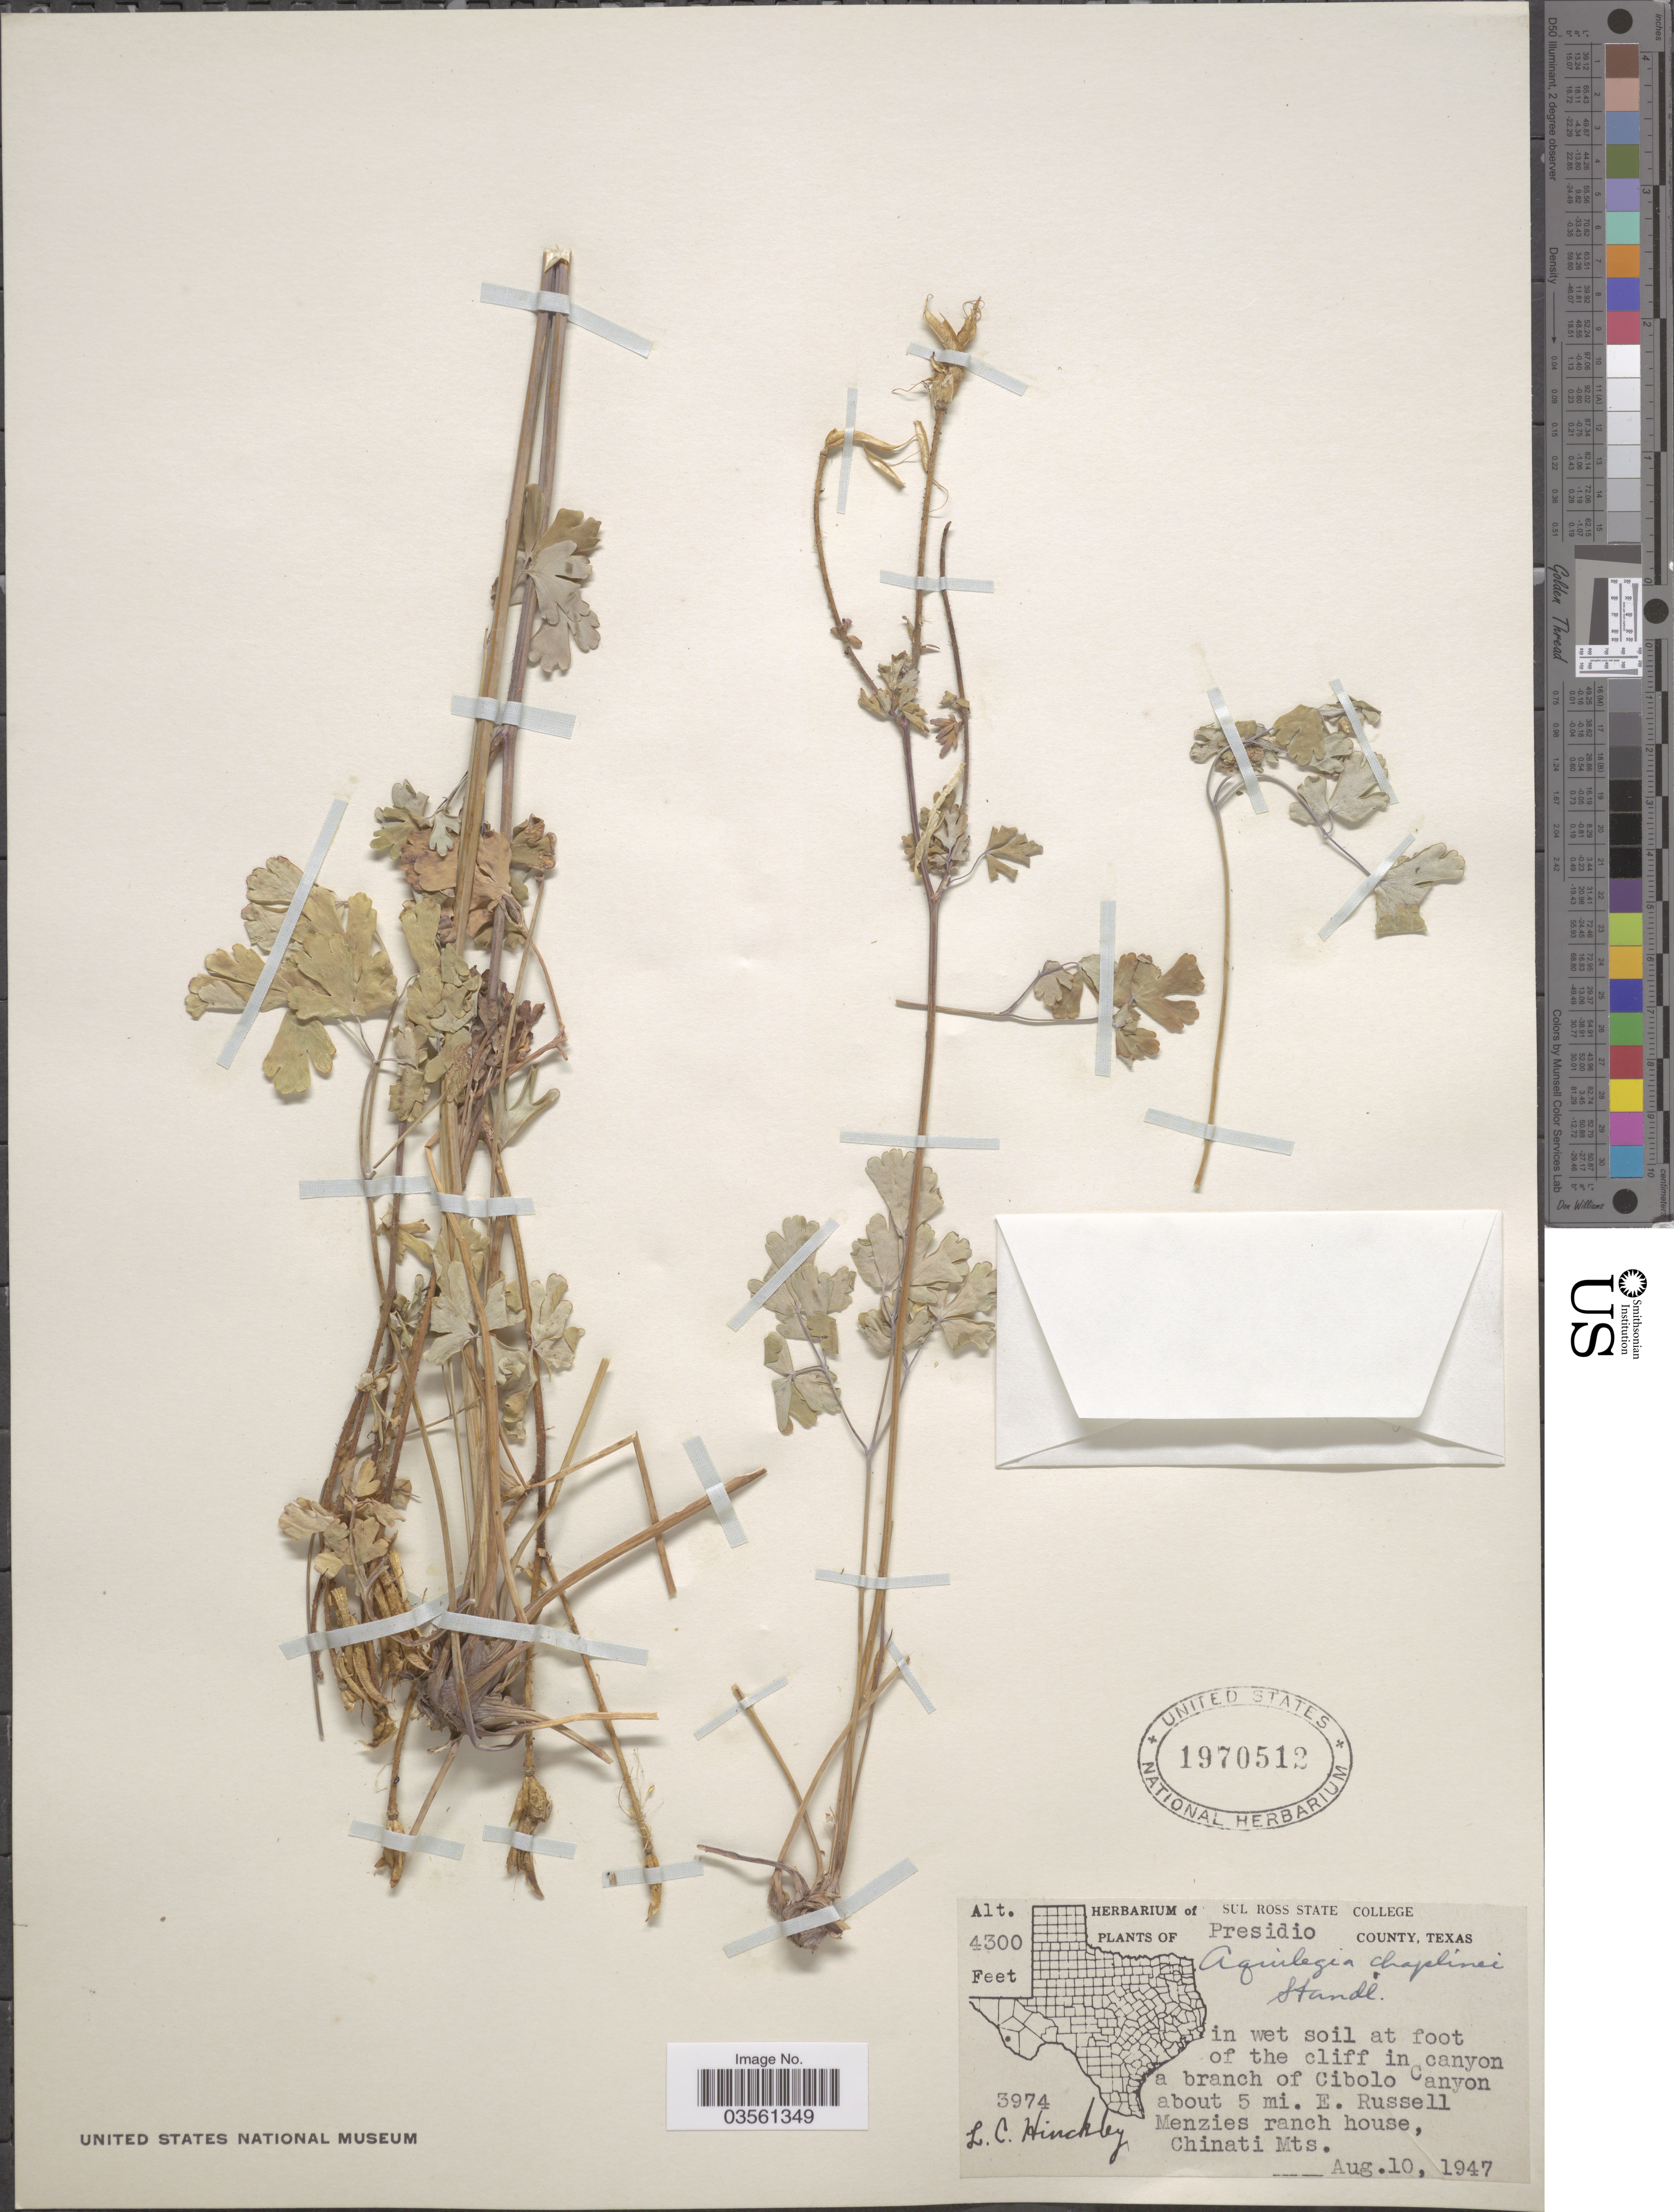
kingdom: Plantae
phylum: Tracheophyta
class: Magnoliopsida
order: Ranunculales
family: Ranunculaceae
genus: Aquilegia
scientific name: Aquilegia chaplinei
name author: Standl.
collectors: L. Hinckley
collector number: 3974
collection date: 1947-08-10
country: United States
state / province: Texas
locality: Presidio County. A branch of Cibolo Canyon about 5 mi. E. Russell Menzies ranch house, Chinati Mts.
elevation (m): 1311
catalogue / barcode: US 1970512